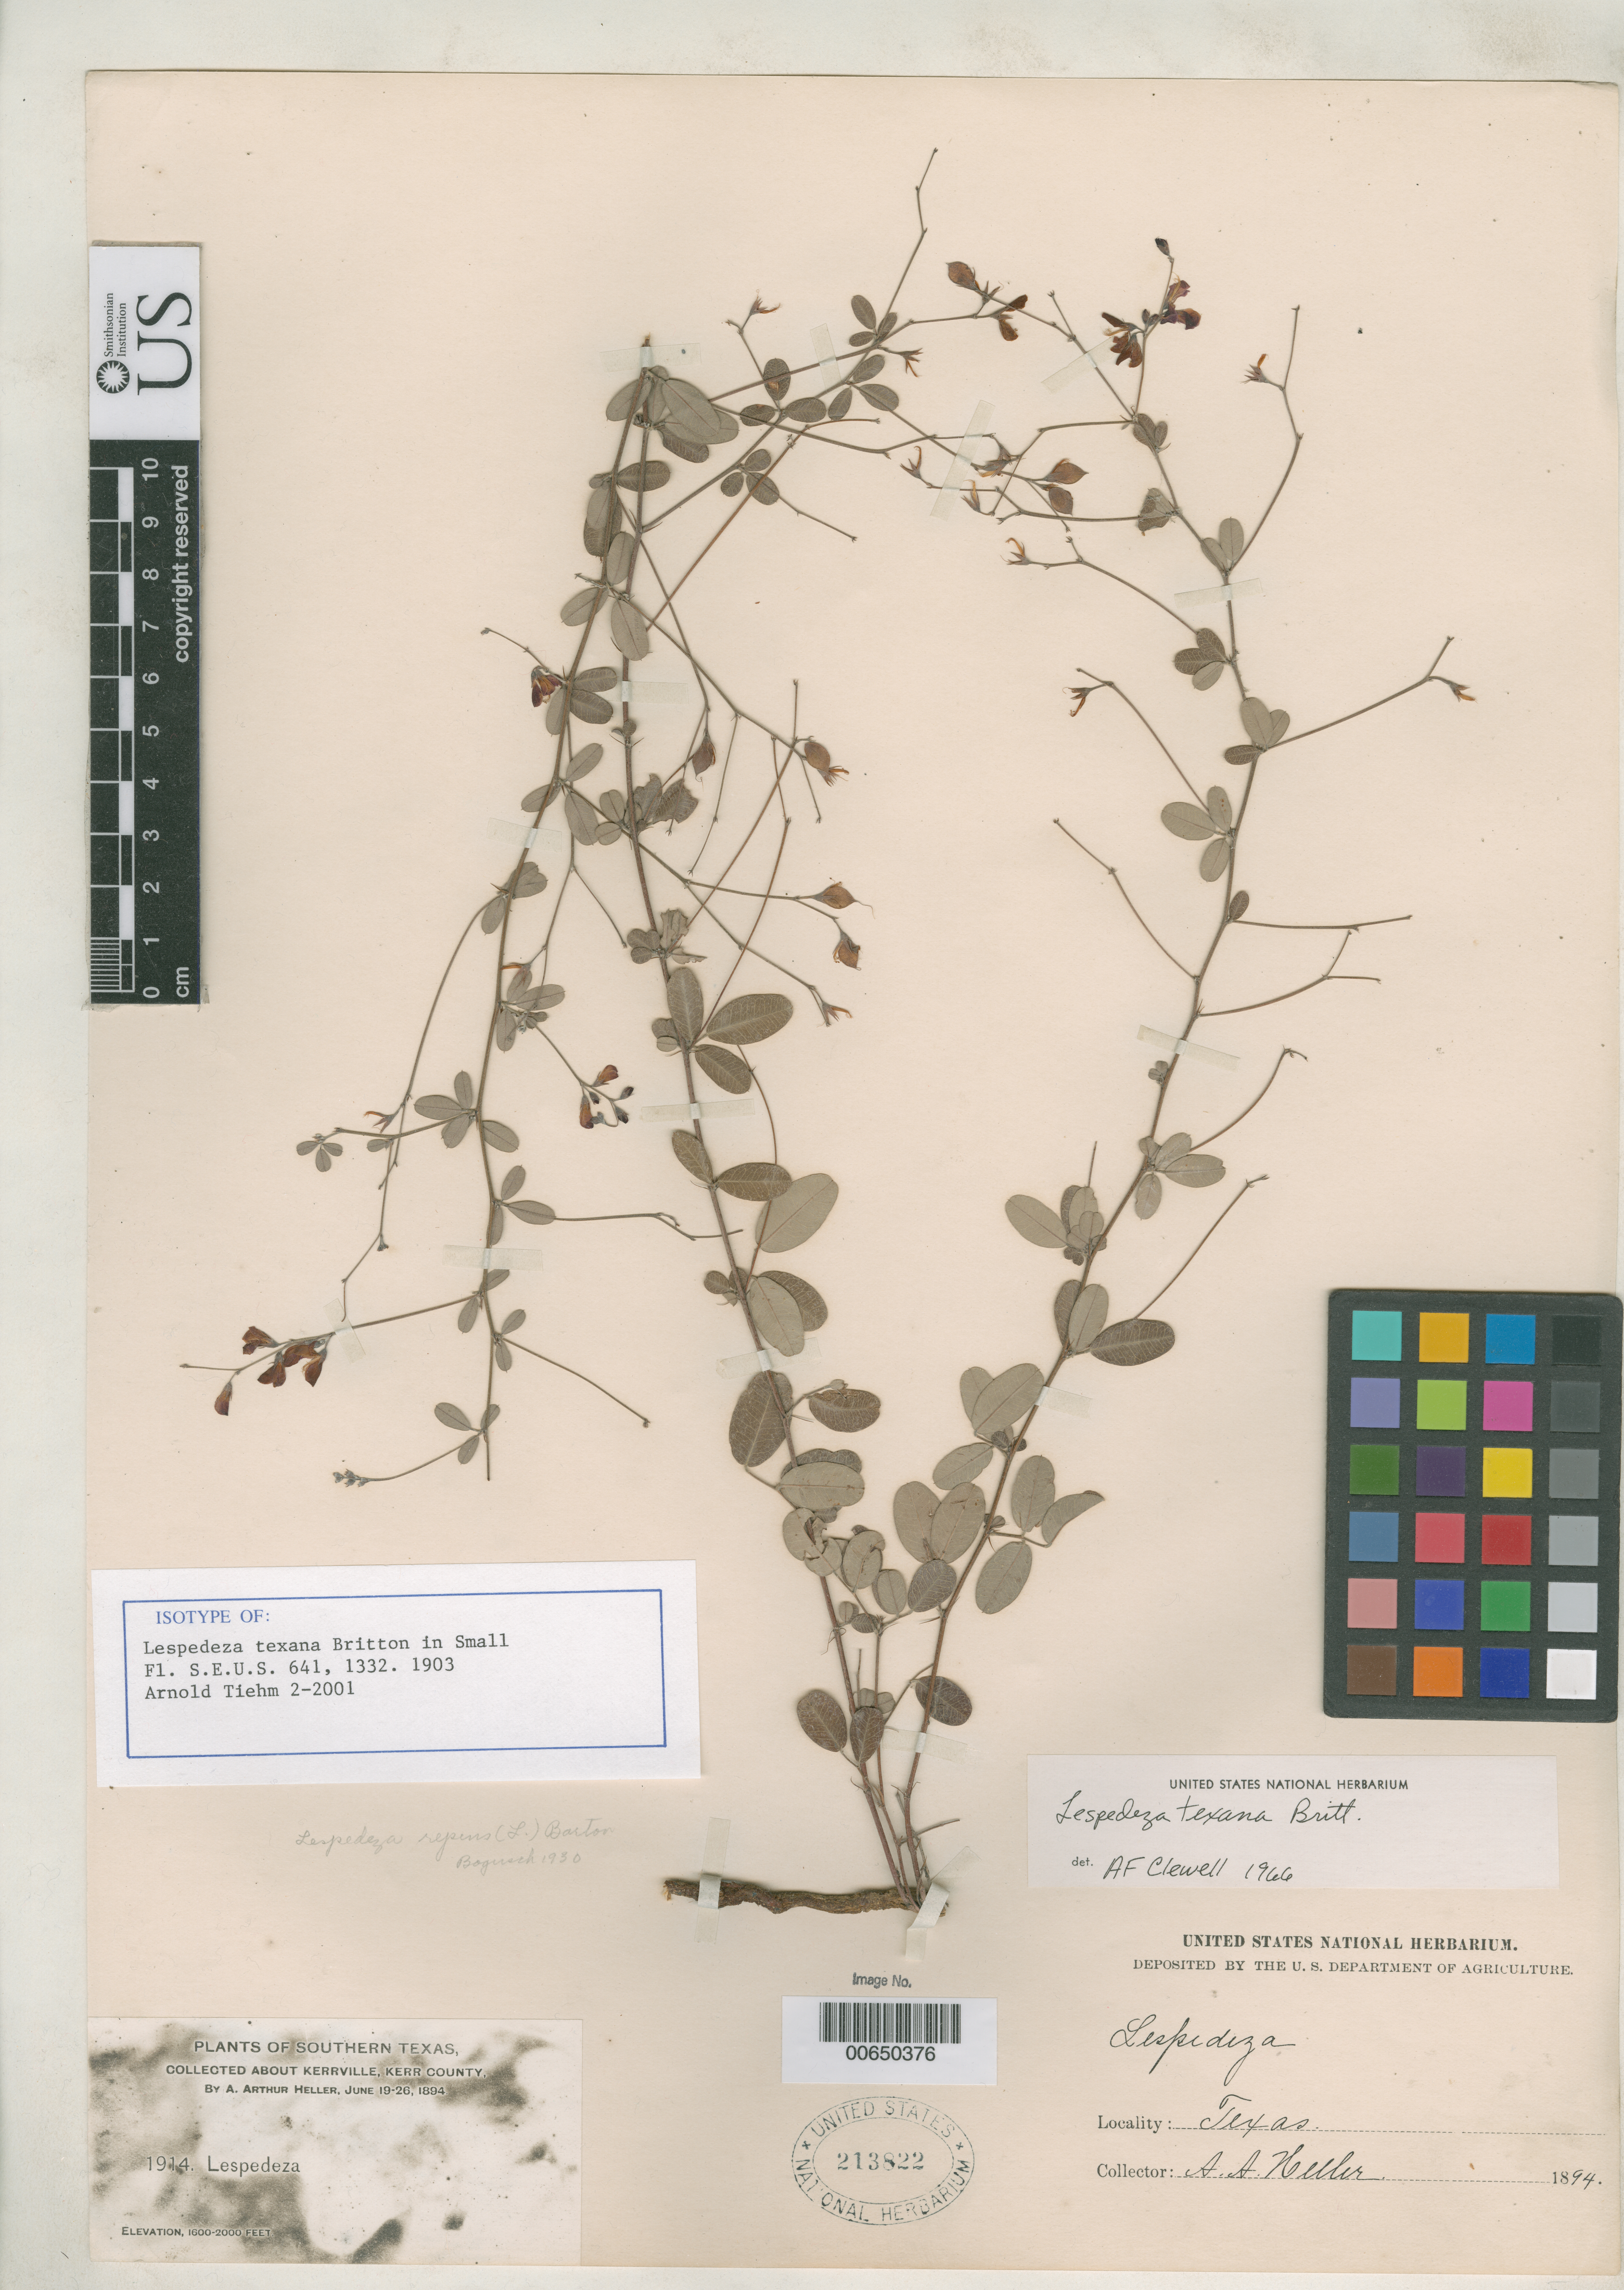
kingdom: Plantae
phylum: Tracheophyta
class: Magnoliopsida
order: Fabales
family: Fabaceae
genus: Lespedeza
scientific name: Lespedeza texana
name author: Britton in Small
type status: Isotype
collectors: A. A. Heller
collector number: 1914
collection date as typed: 19 Jun 1894 to 26 Jun 1894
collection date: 1894-06-19/1894-06-26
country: United States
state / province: Texas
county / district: Kerr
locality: About Kerrville.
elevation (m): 488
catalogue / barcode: US 213822